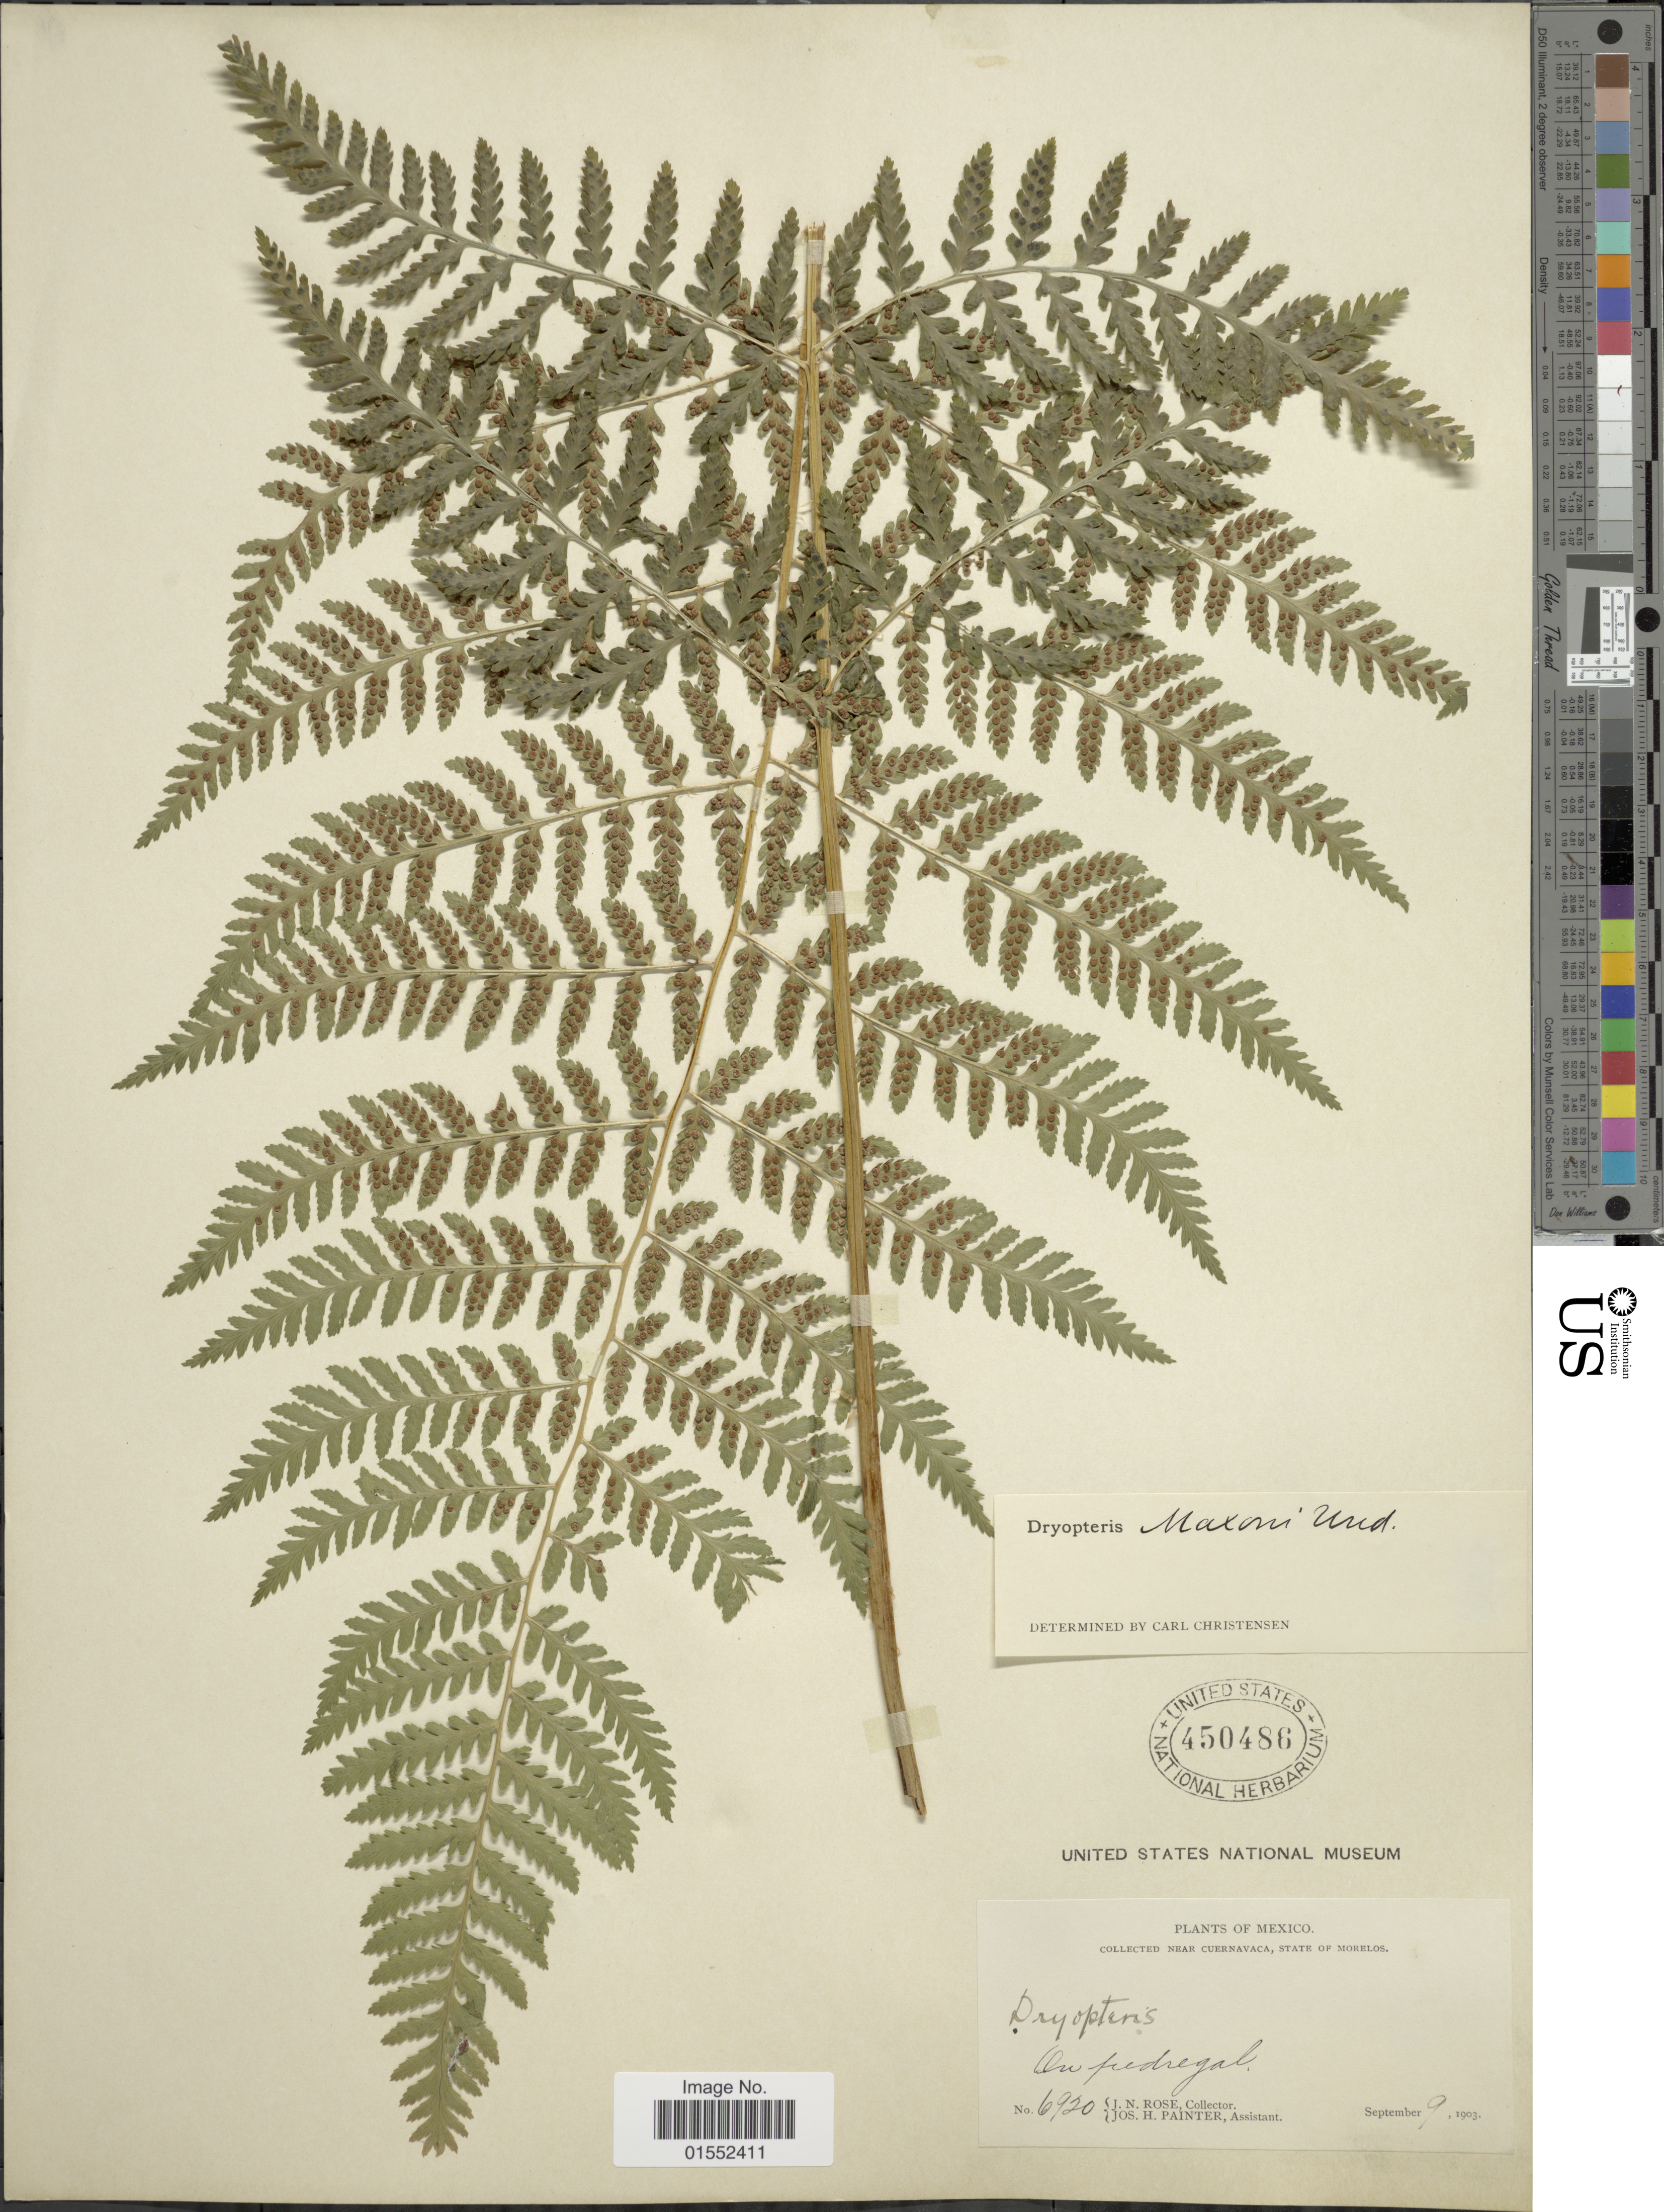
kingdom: Plantae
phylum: Tracheophyta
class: Polypodiopsida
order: Polypodiales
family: Dryopteridaceae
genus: Dryopteris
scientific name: Dryopteris maxonii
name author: Underw. & C. Chr.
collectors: J. N. Rose & J. H. Painter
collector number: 6920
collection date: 1903-09-09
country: Mexico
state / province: Morelos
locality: Collected near Cuernavaca, State of Morelos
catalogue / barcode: US 450486